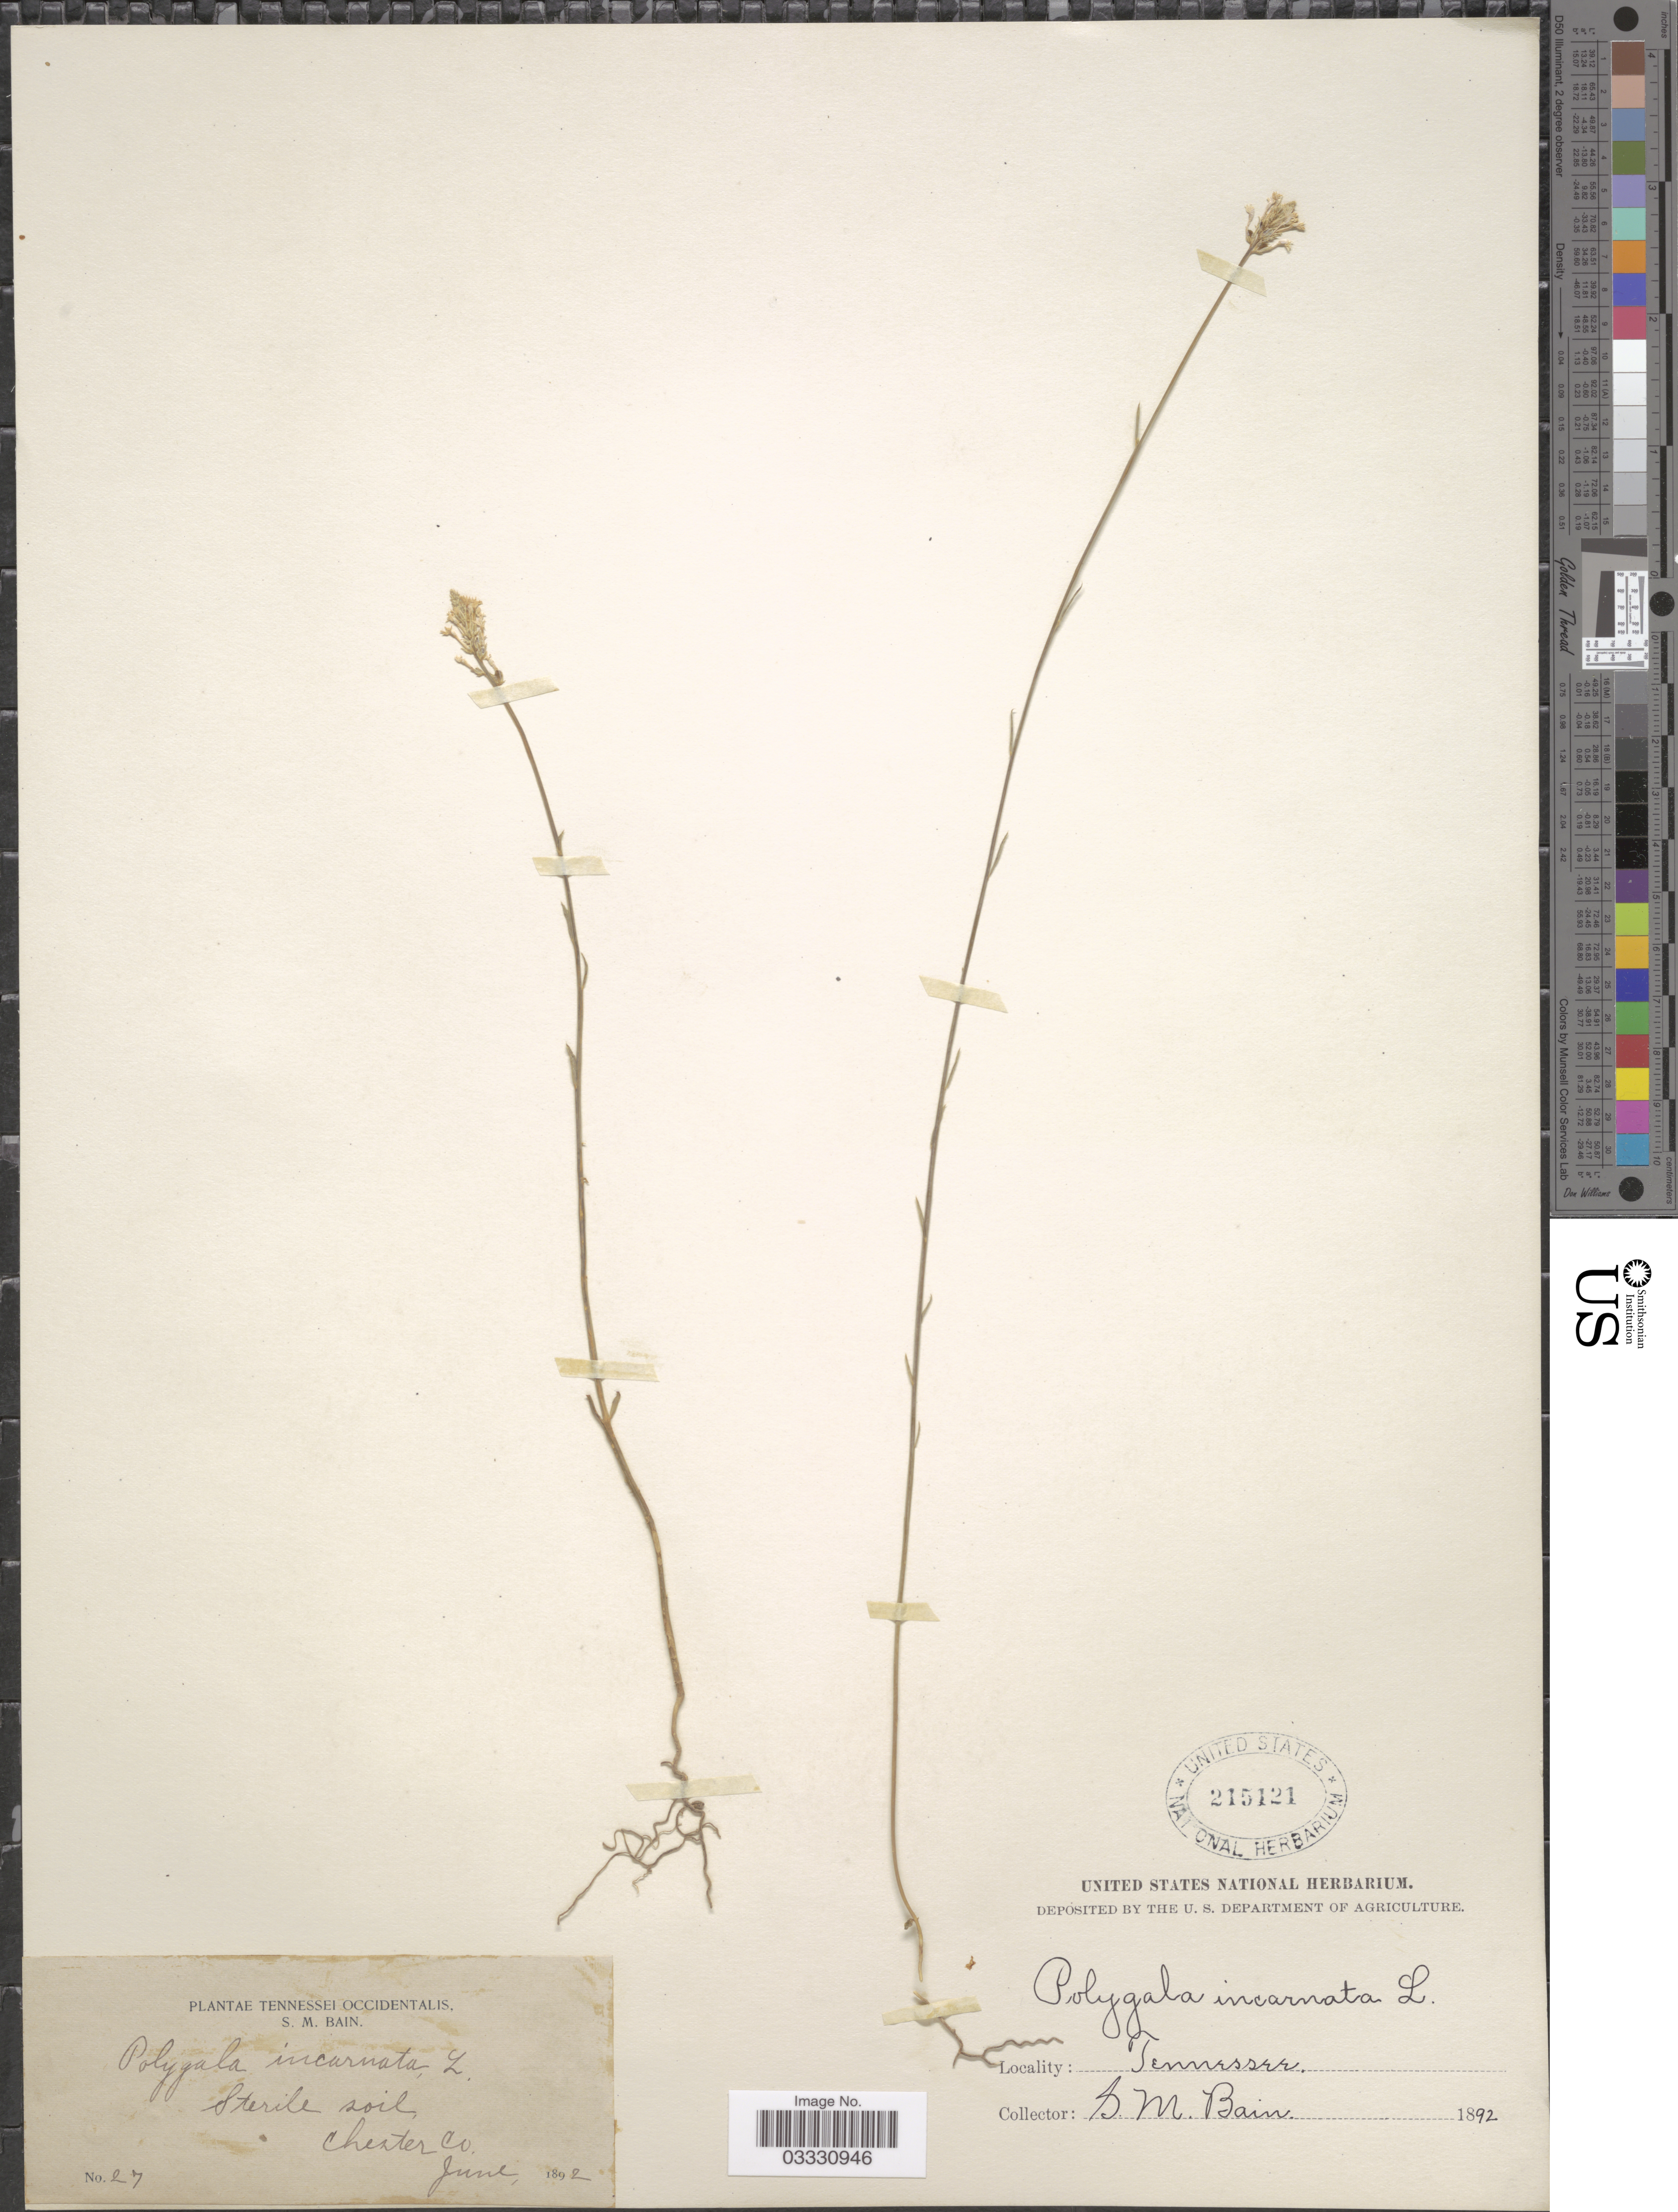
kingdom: Plantae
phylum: Tracheophyta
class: Magnoliopsida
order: Fabales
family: Polygalaceae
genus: Polygala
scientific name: Polygala incarnata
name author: L.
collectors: S. M. Bain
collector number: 27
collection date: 1892-06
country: United States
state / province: Tennessee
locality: Chester Co.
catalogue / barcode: US 215121